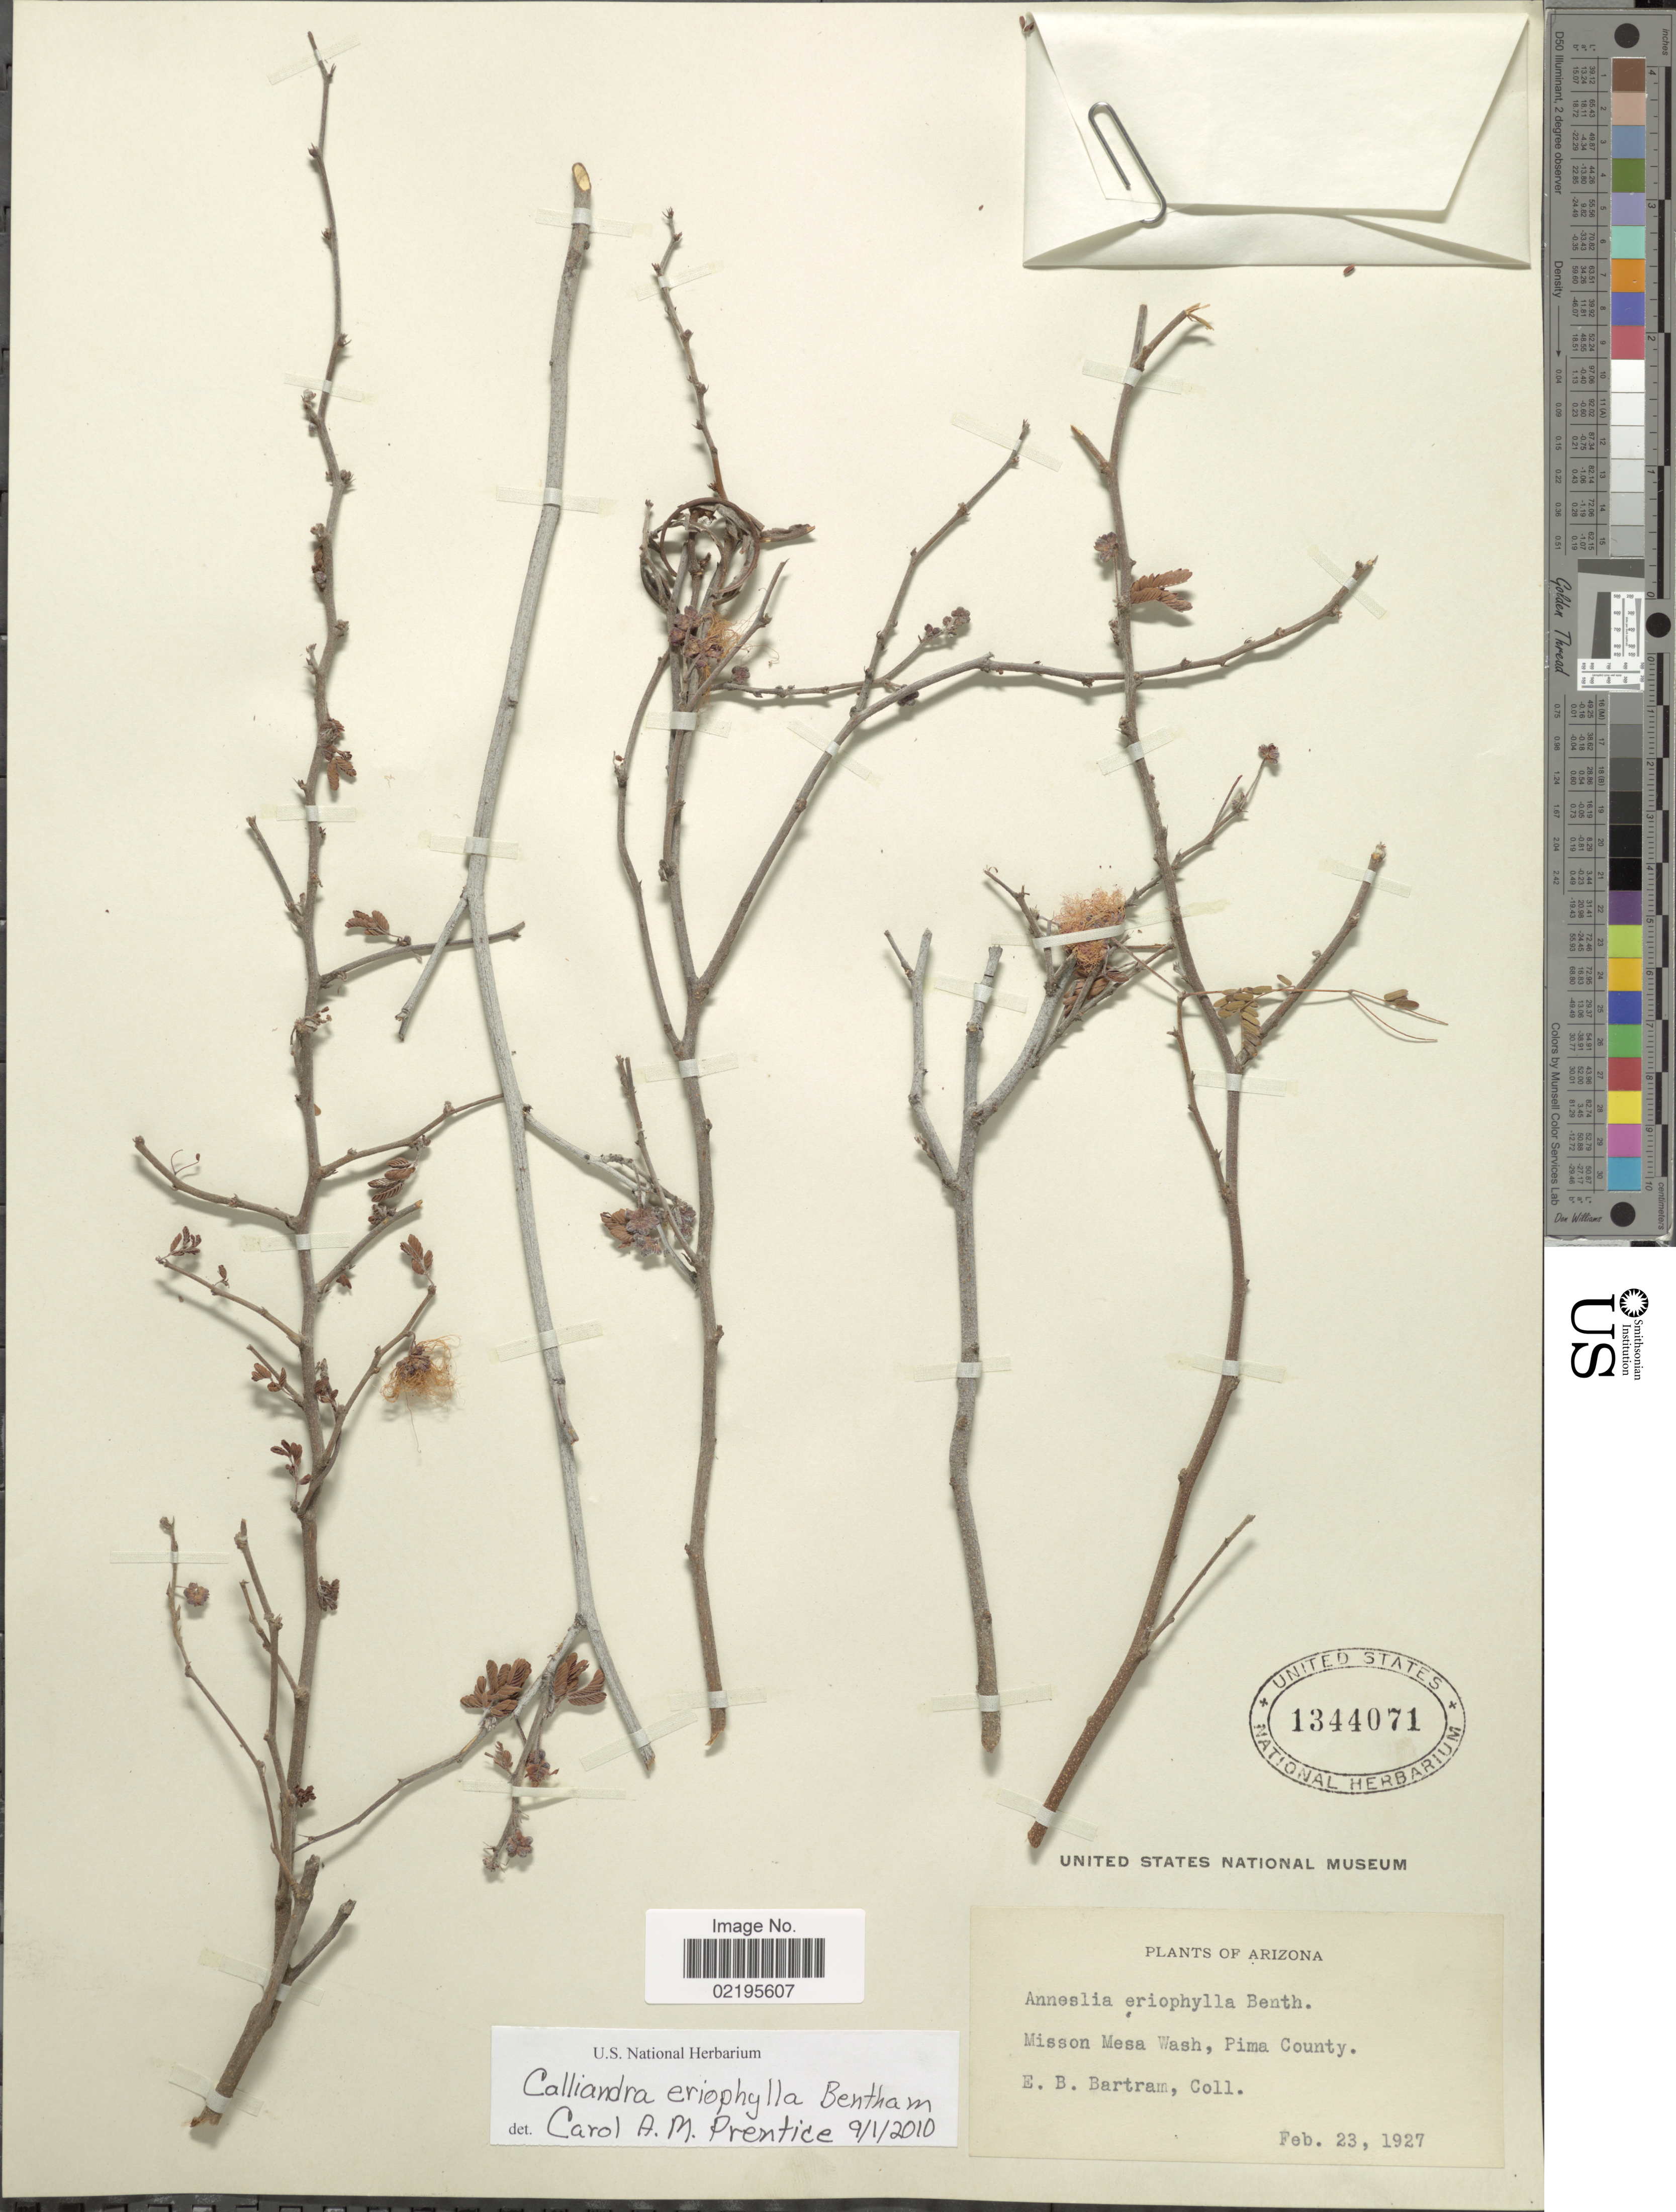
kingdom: Plantae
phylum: Tracheophyta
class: Magnoliopsida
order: Fabales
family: Fabaceae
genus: Calliandra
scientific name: Calliandra eriophylla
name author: Benth.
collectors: E. B. Bartram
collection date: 1927-02-23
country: United States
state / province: Arizona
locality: Mission Mesa Wash, Pima County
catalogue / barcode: US 1344071